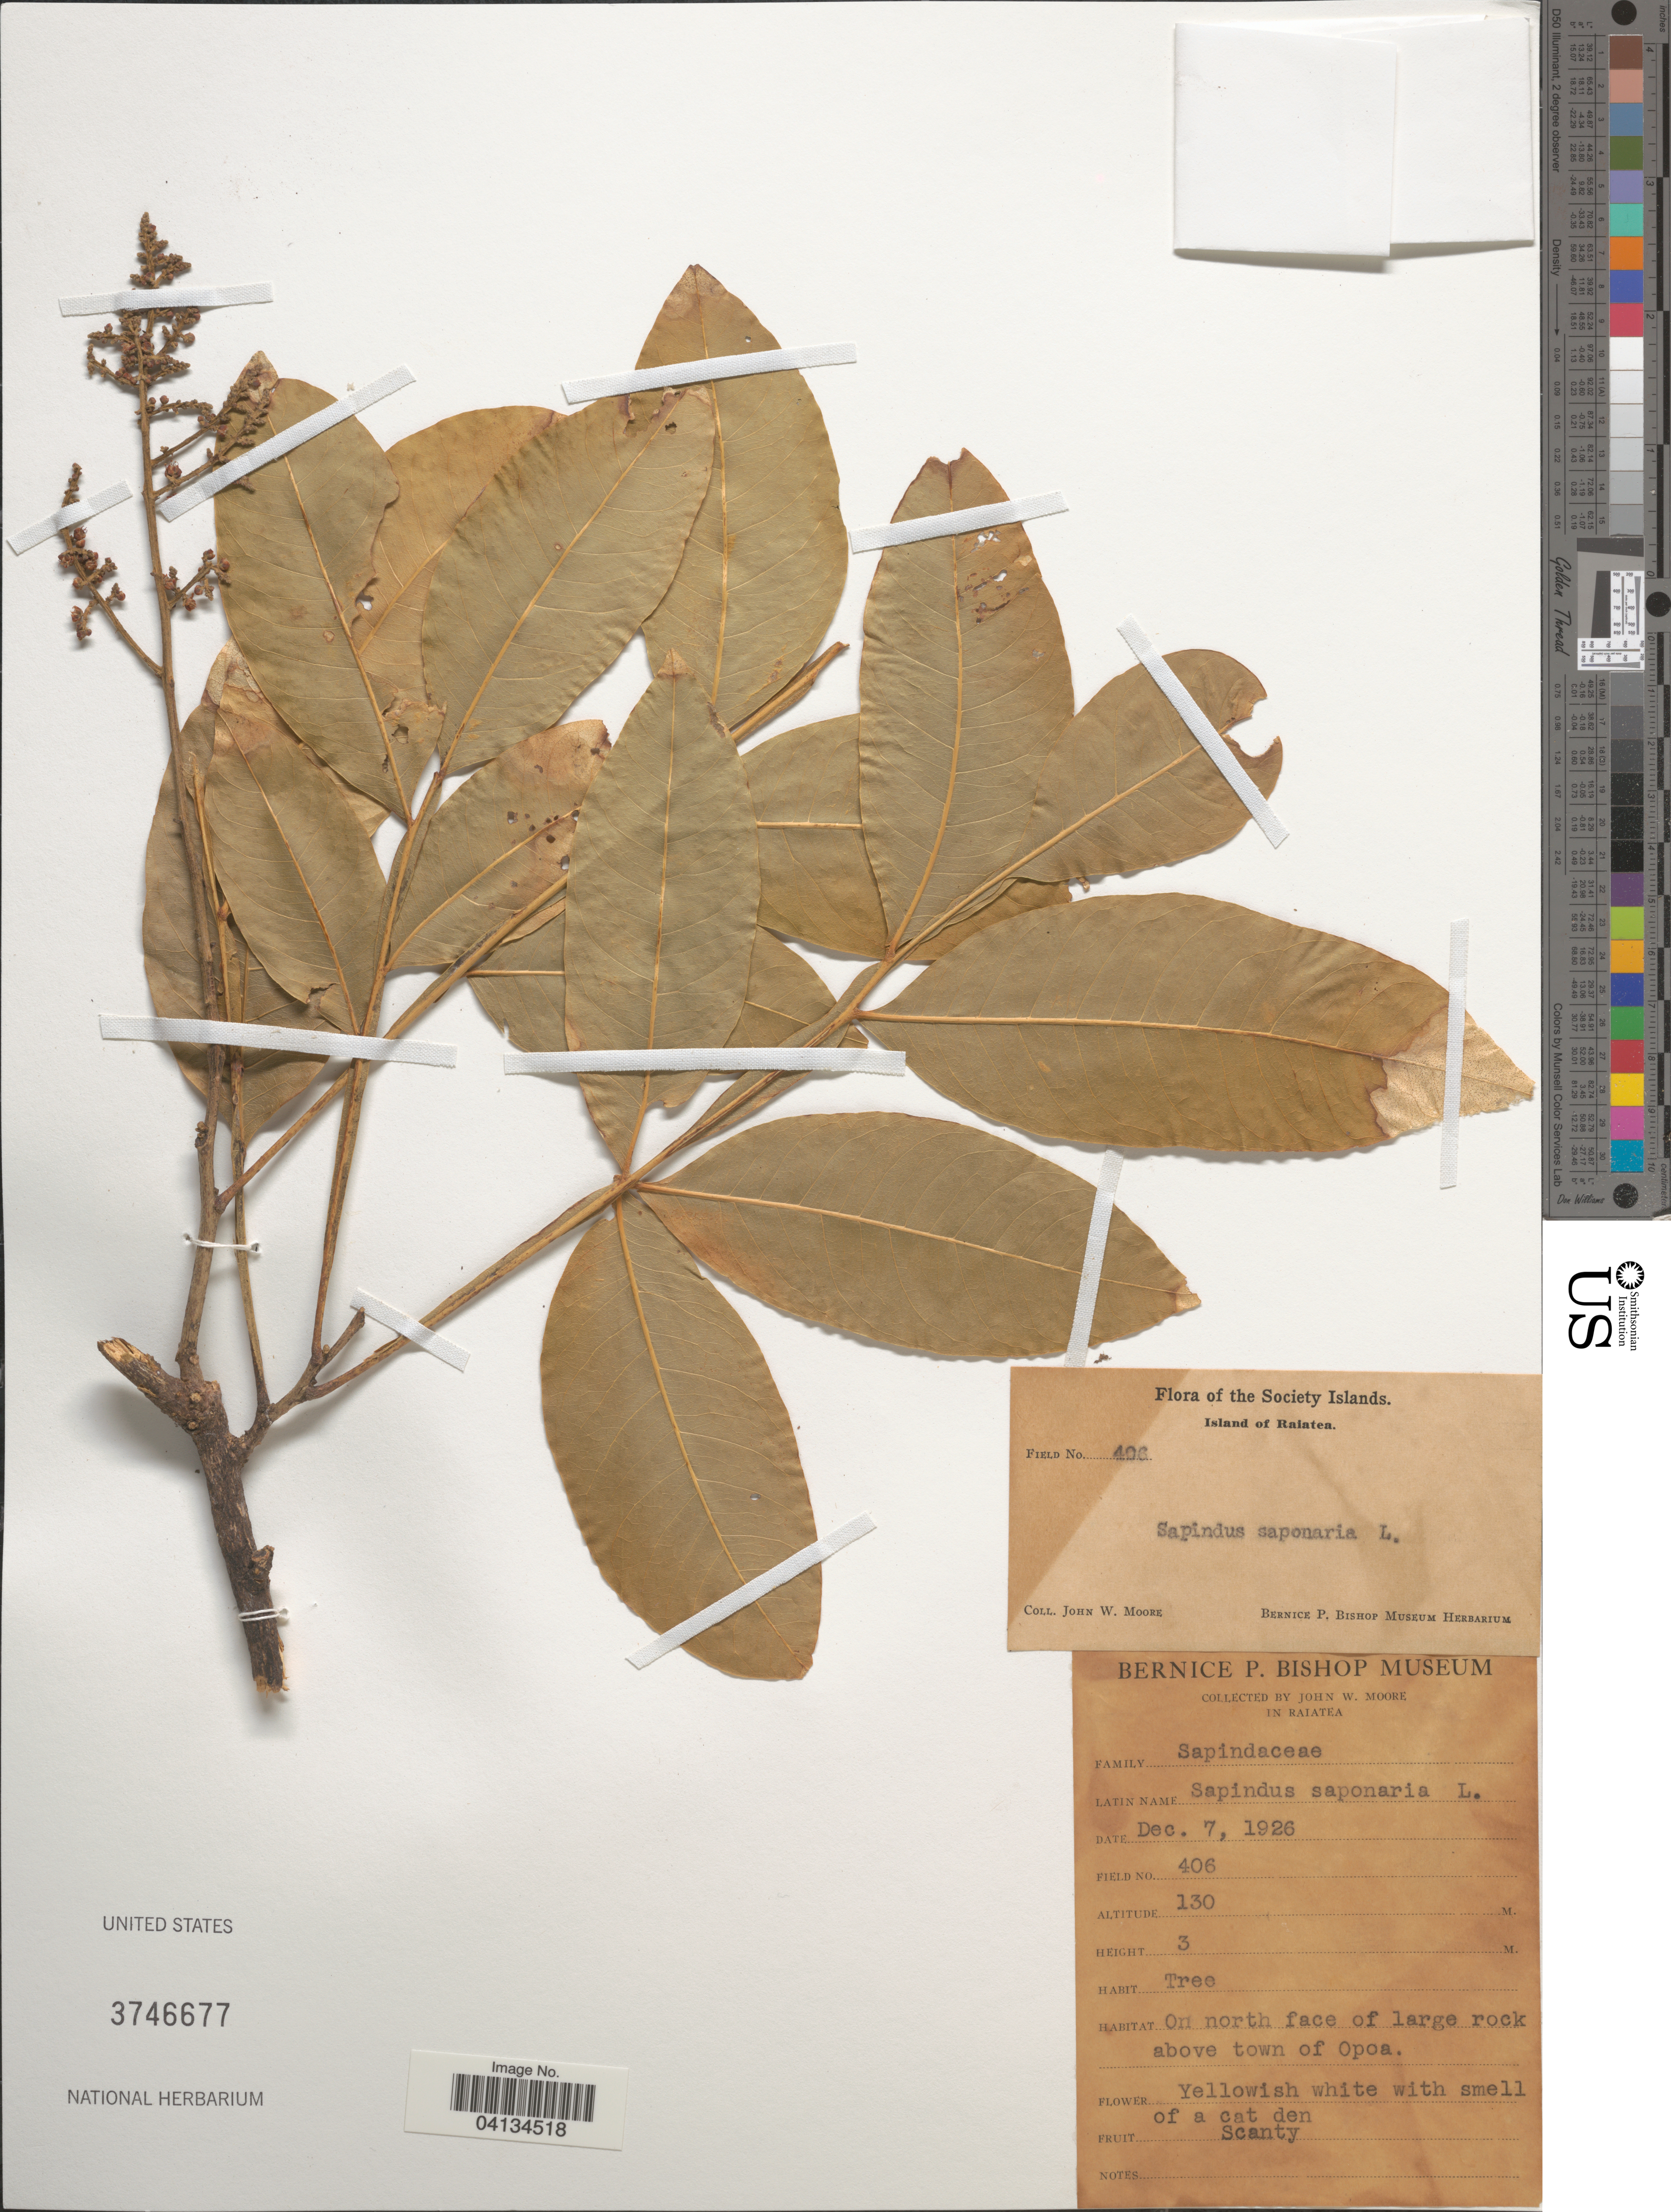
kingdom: Plantae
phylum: Tracheophyta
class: Magnoliopsida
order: Sapindales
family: Sapindaceae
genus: Sapindus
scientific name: Sapindus saponaria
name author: L.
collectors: J. Moore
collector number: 406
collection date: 1926-12-07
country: French Polynesia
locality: The Society Islands. Island of Raiatea. On north face of large rock above town of Opoa.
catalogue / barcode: US 3746677